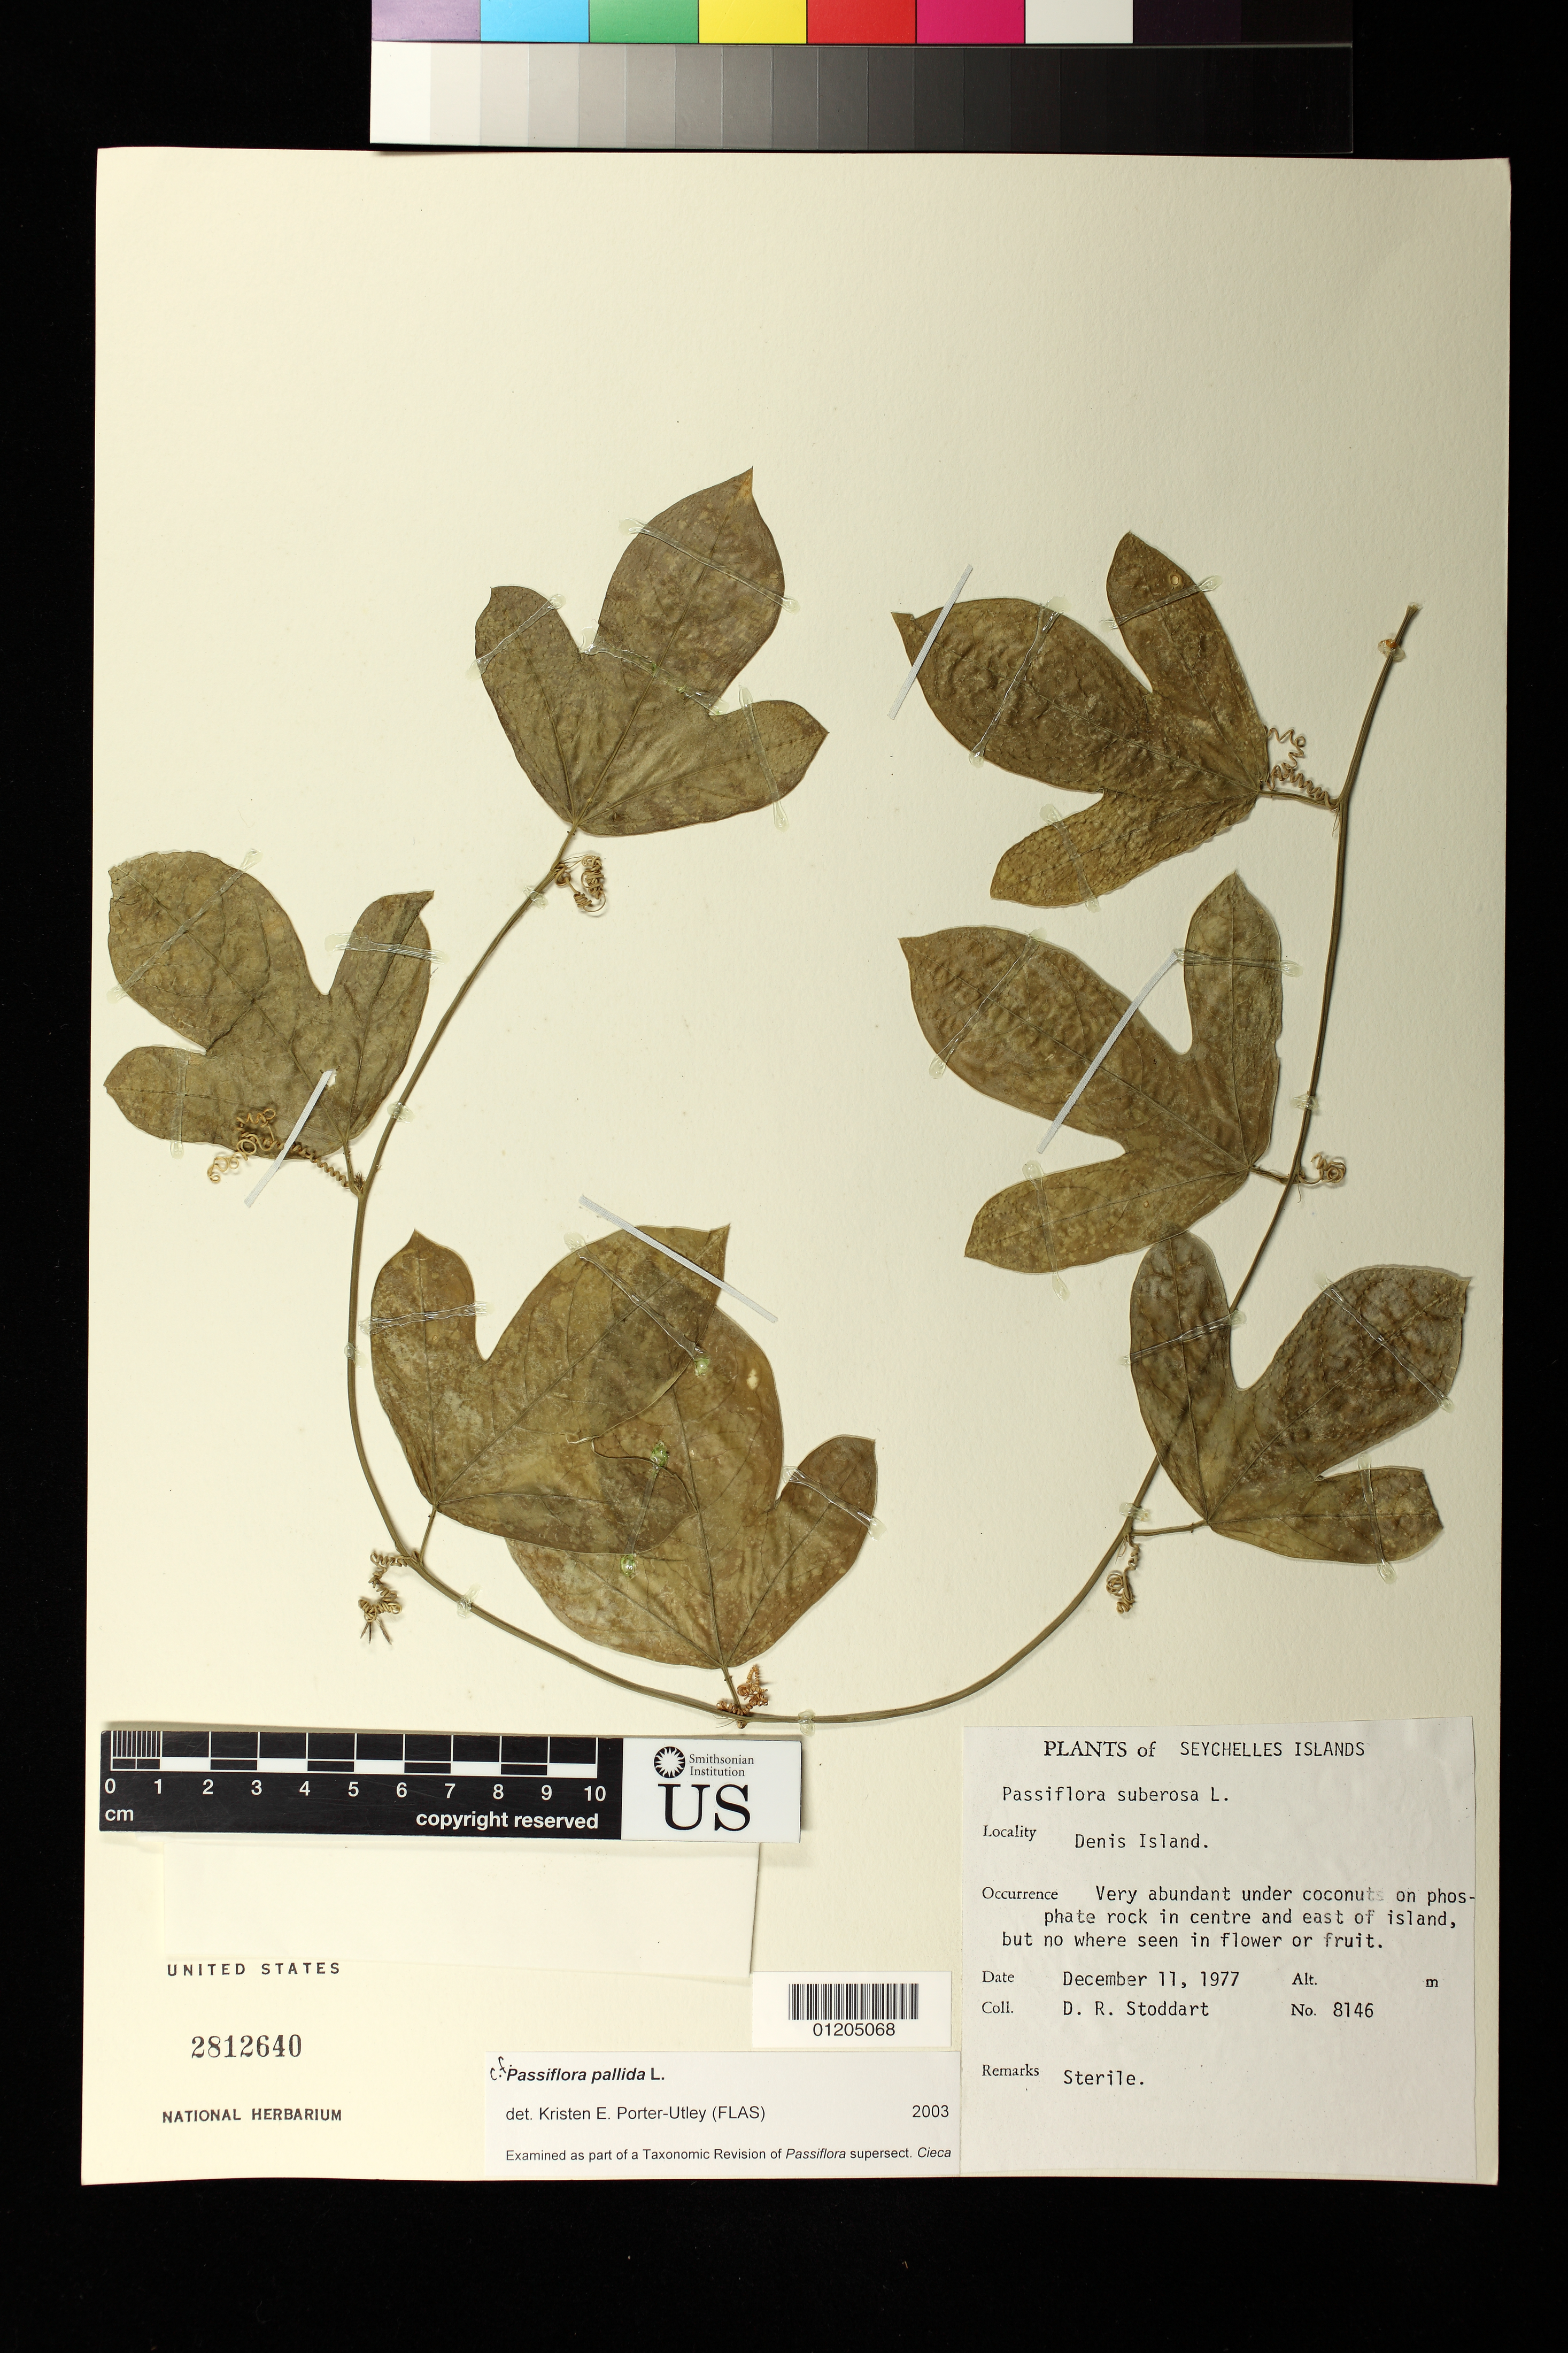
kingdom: Plantae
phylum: Tracheophyta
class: Magnoliopsida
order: Malpighiales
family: Passifloraceae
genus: Passiflora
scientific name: Passiflora pallida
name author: L.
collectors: D. R. Stoddart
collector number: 8146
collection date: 1977-12-11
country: Seychelles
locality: Denis Island.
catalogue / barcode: US 2812640